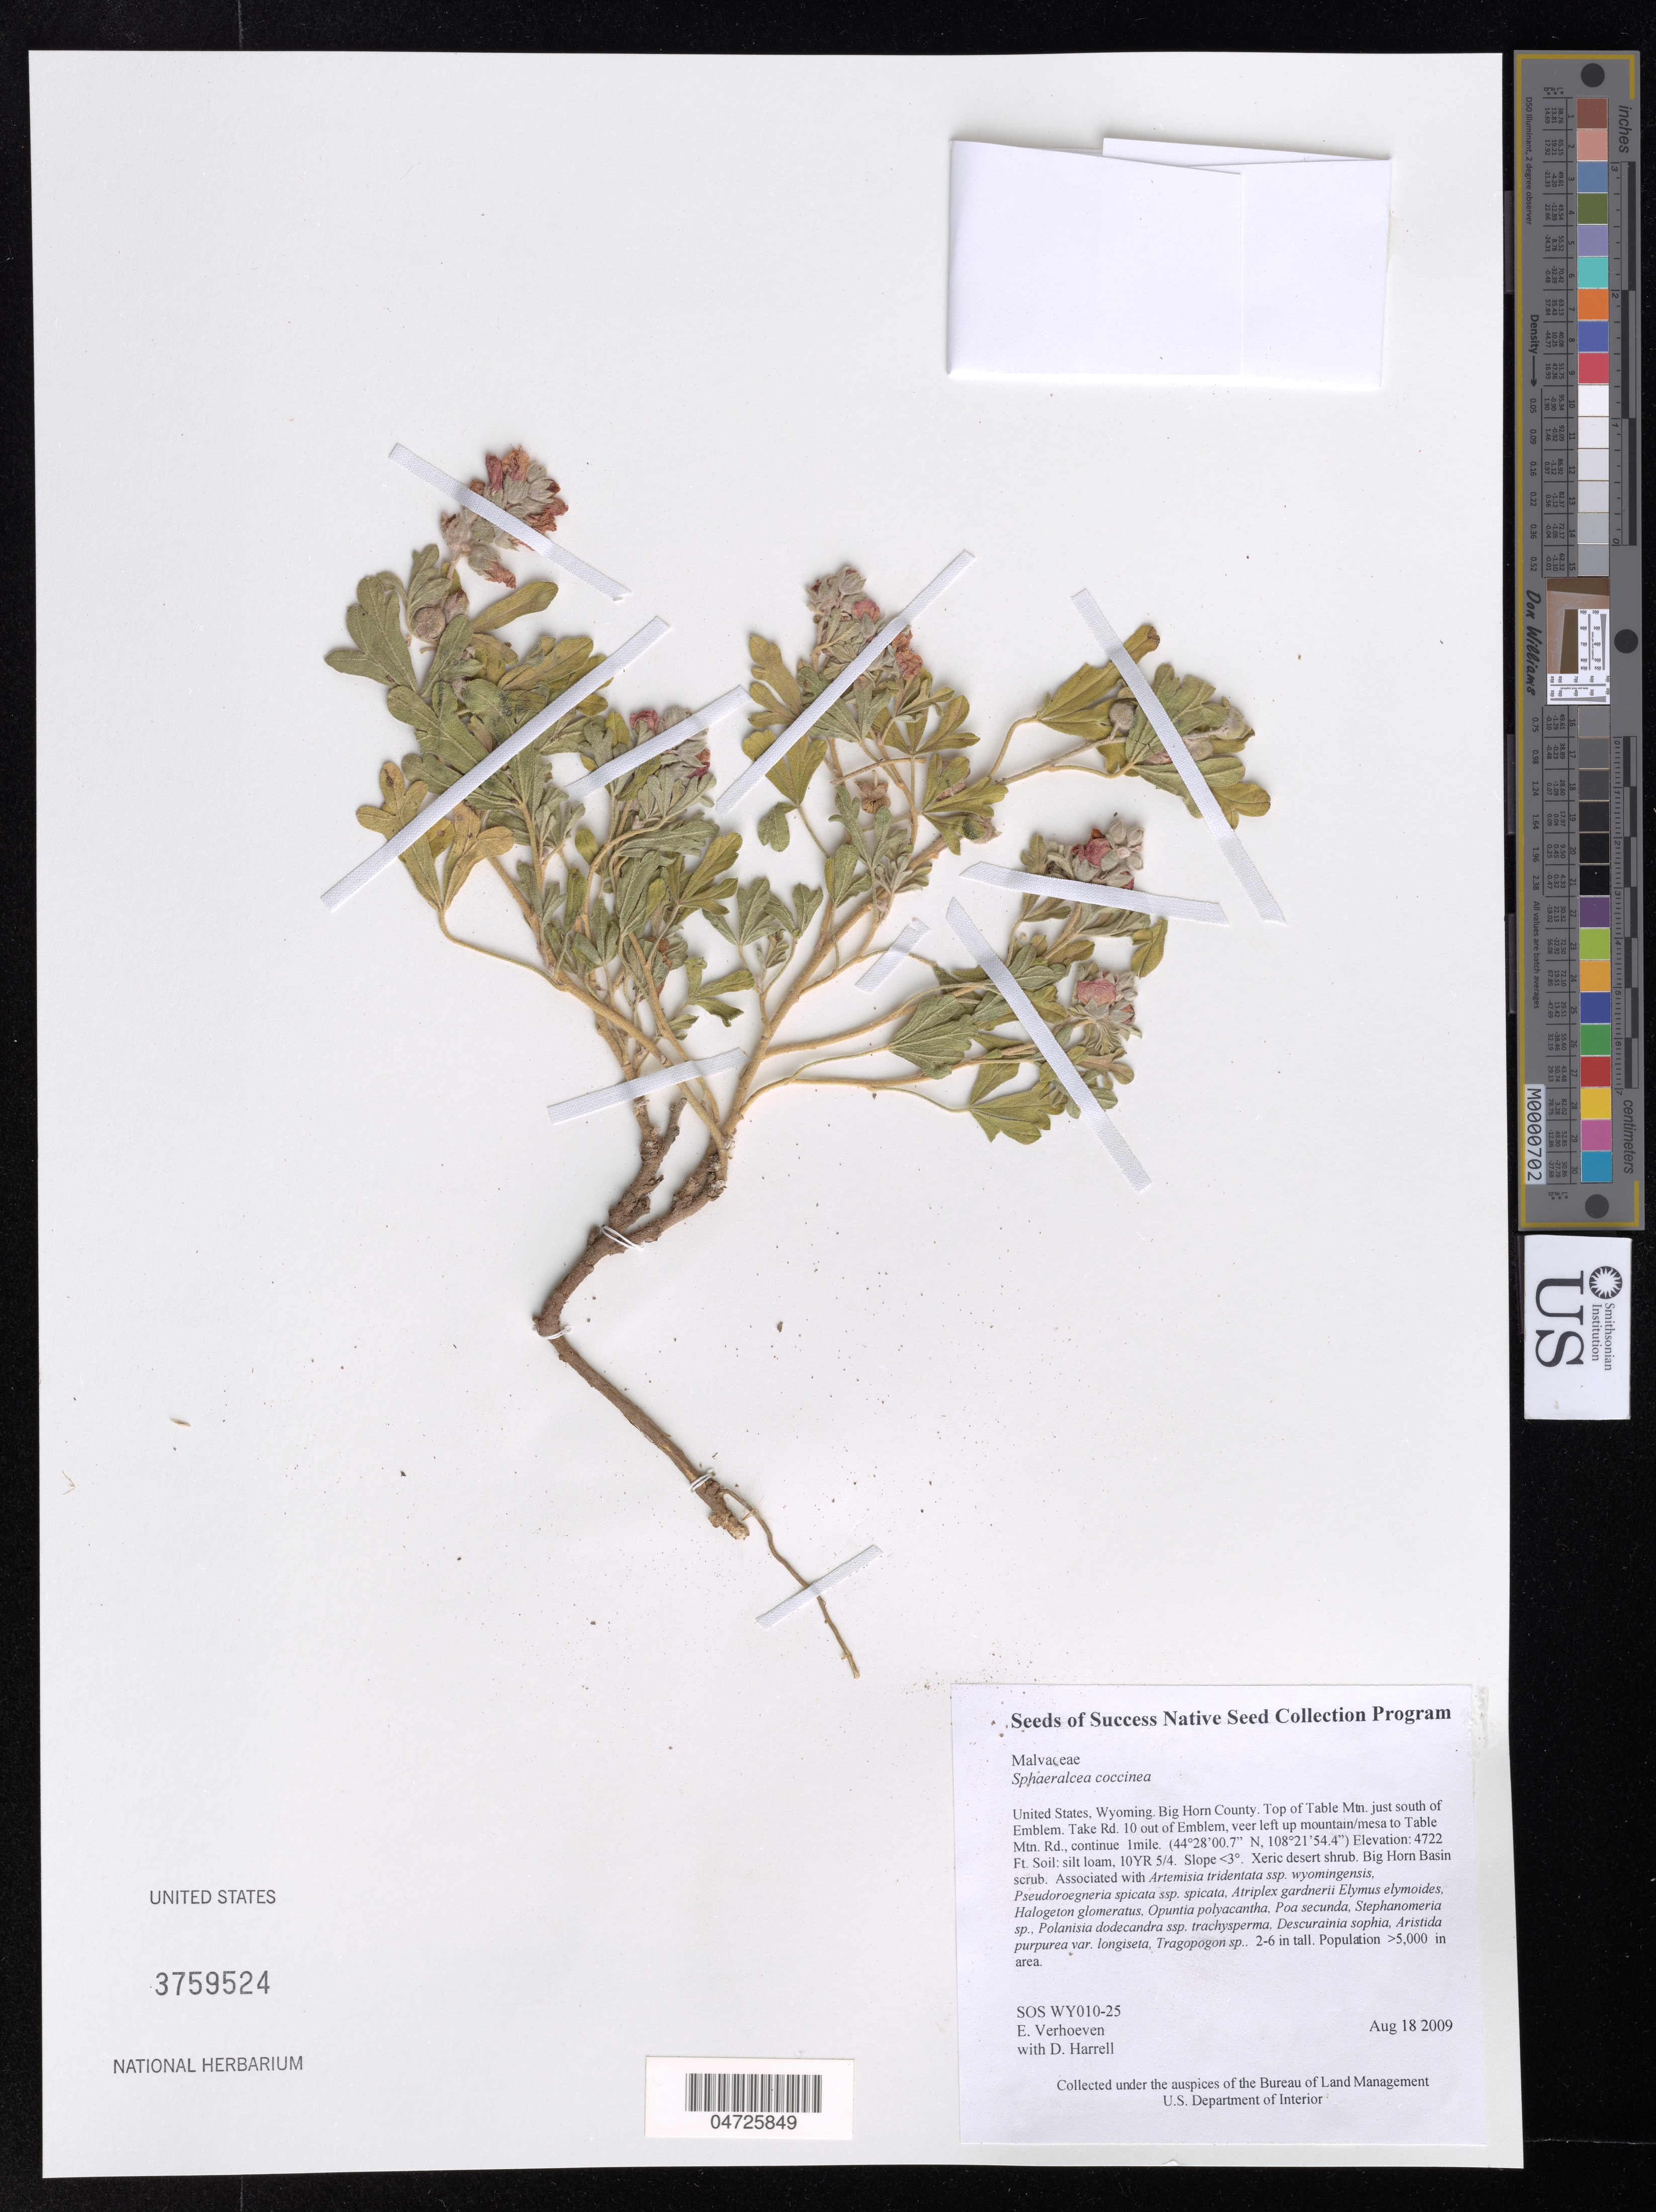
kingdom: Plantae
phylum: Tracheophyta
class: Magnoliopsida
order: Malvales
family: Malvaceae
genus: Sphaeralcea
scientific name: Sphaeralcea coccinea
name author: (Nutt.) Rydb.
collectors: E. Verhoeven & D. Harrell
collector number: SOS WY010-25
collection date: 2009-08-18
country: United States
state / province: Wyoming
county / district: Big Horn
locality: Big Horn County. Top of Table Mtn. just south of Emblem. Take Rd. 10 out of Emblem, veer left up mountain/mesa to Table Mtn. Rd., continue 1 mile. Big Horn Basin scrub.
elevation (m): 1439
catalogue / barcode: US 3759524